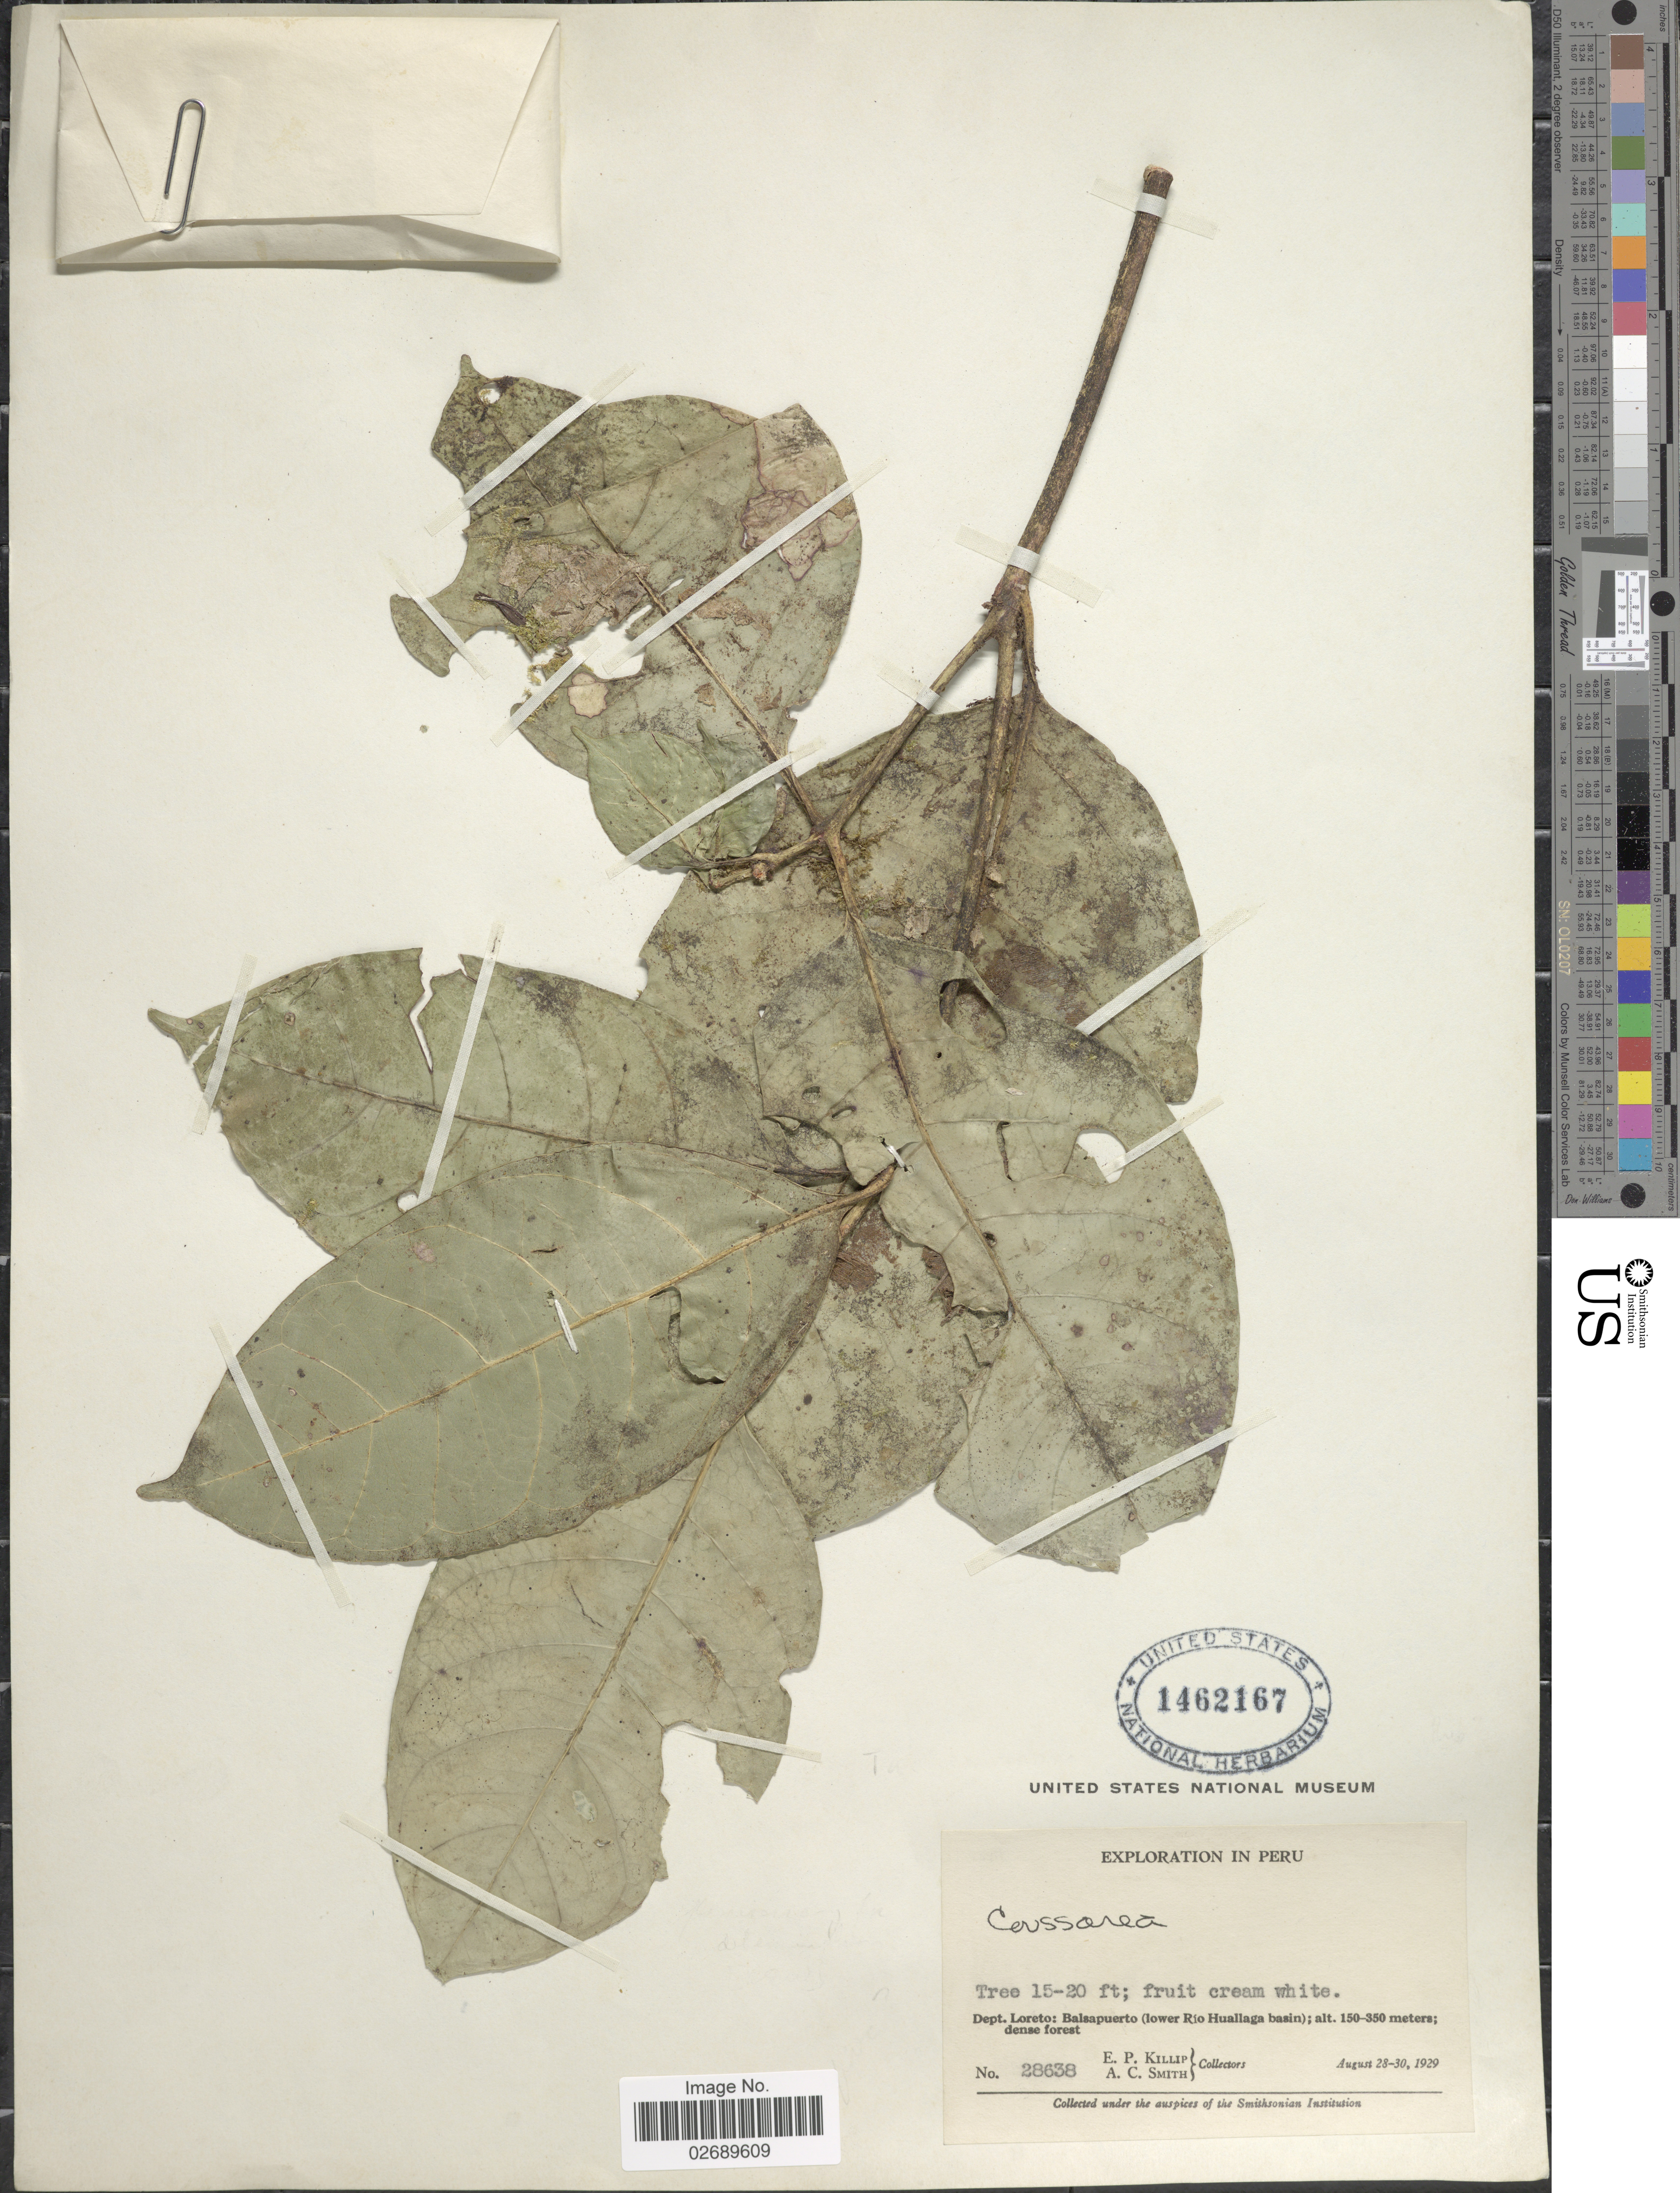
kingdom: Plantae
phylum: Tracheophyta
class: Magnoliopsida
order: Gentianales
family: Rubiaceae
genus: Coussarea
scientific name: Coussarea sp.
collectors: E. P. Killip & A. C. Smith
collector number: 28638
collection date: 1929-08-28/1929-08-30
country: Peru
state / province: Loreto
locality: Balsapuerto (lower Rio Huallaga basin)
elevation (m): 150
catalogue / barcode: US 146267